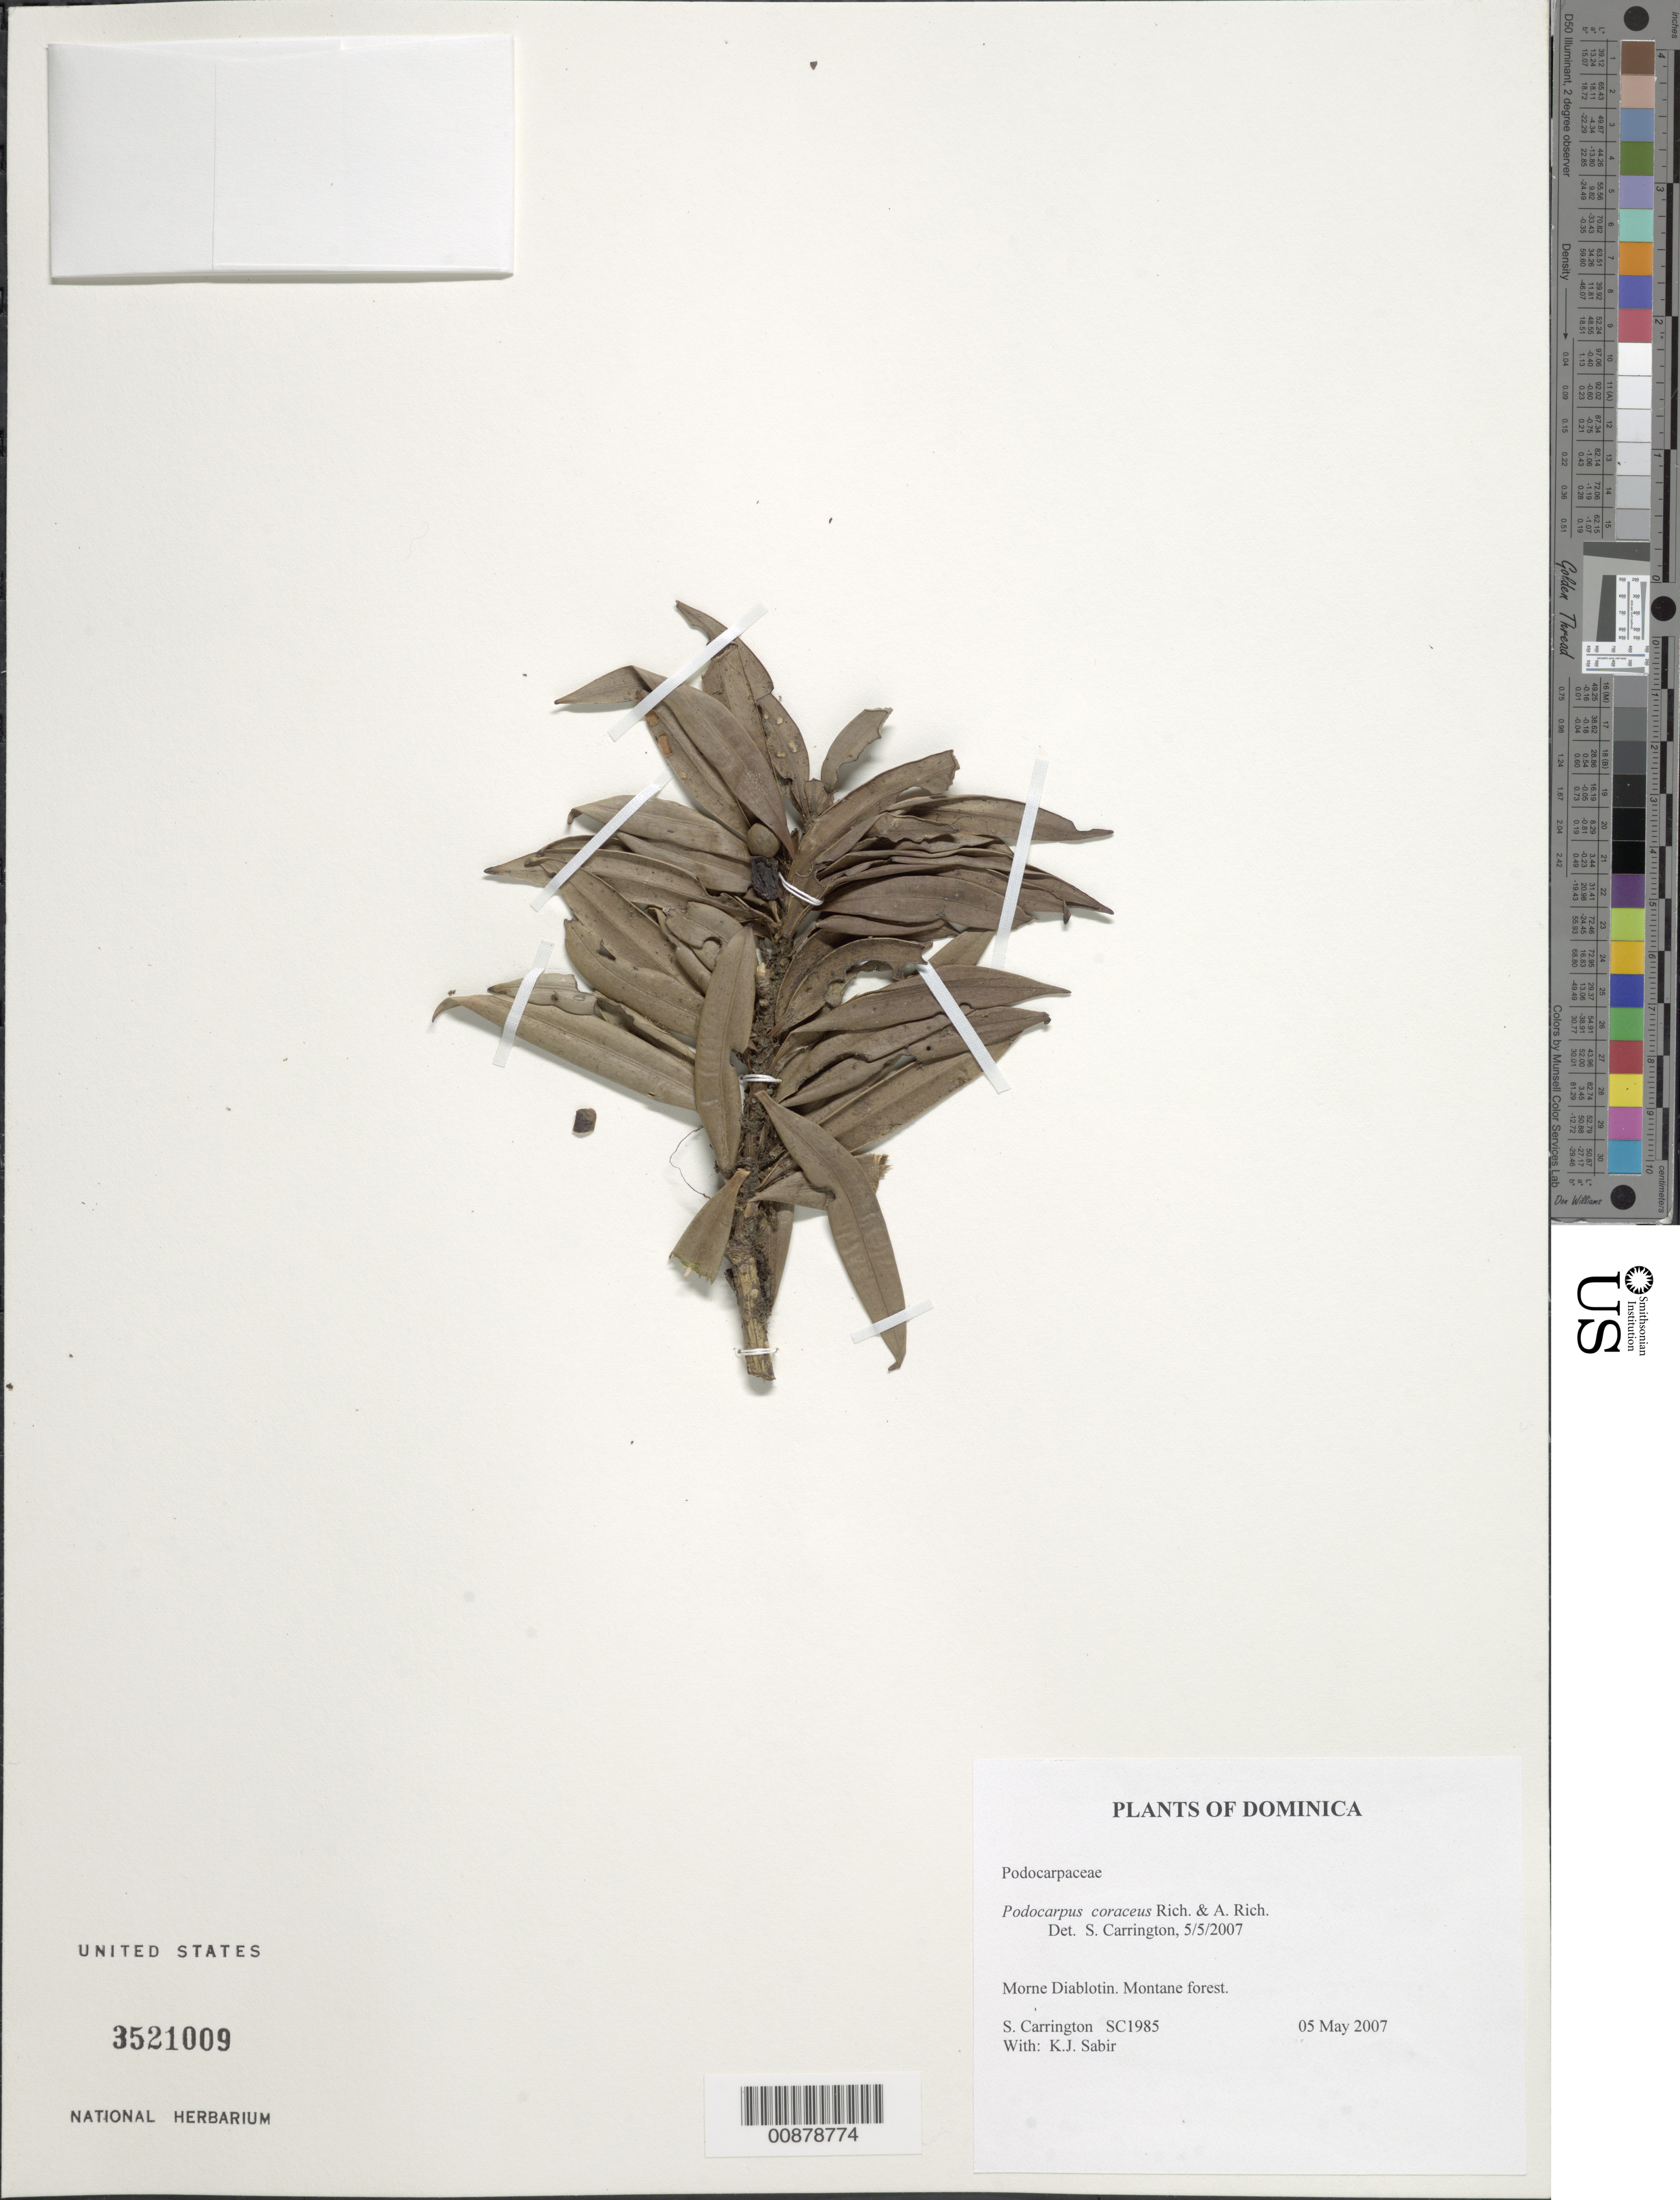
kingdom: Plantae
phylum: Tracheophyta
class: Pinopsida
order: Pinales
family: Podocarpaceae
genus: Podocarpus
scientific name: Podocarpus coriaceus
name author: Rich. & A. Rich.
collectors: C. M. S. Carrington & K. Sabir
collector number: SC 1985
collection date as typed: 05 May 2007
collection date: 2007-05-05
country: Dominica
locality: Morne Diablotin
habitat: Montane forest.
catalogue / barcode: US 3521009